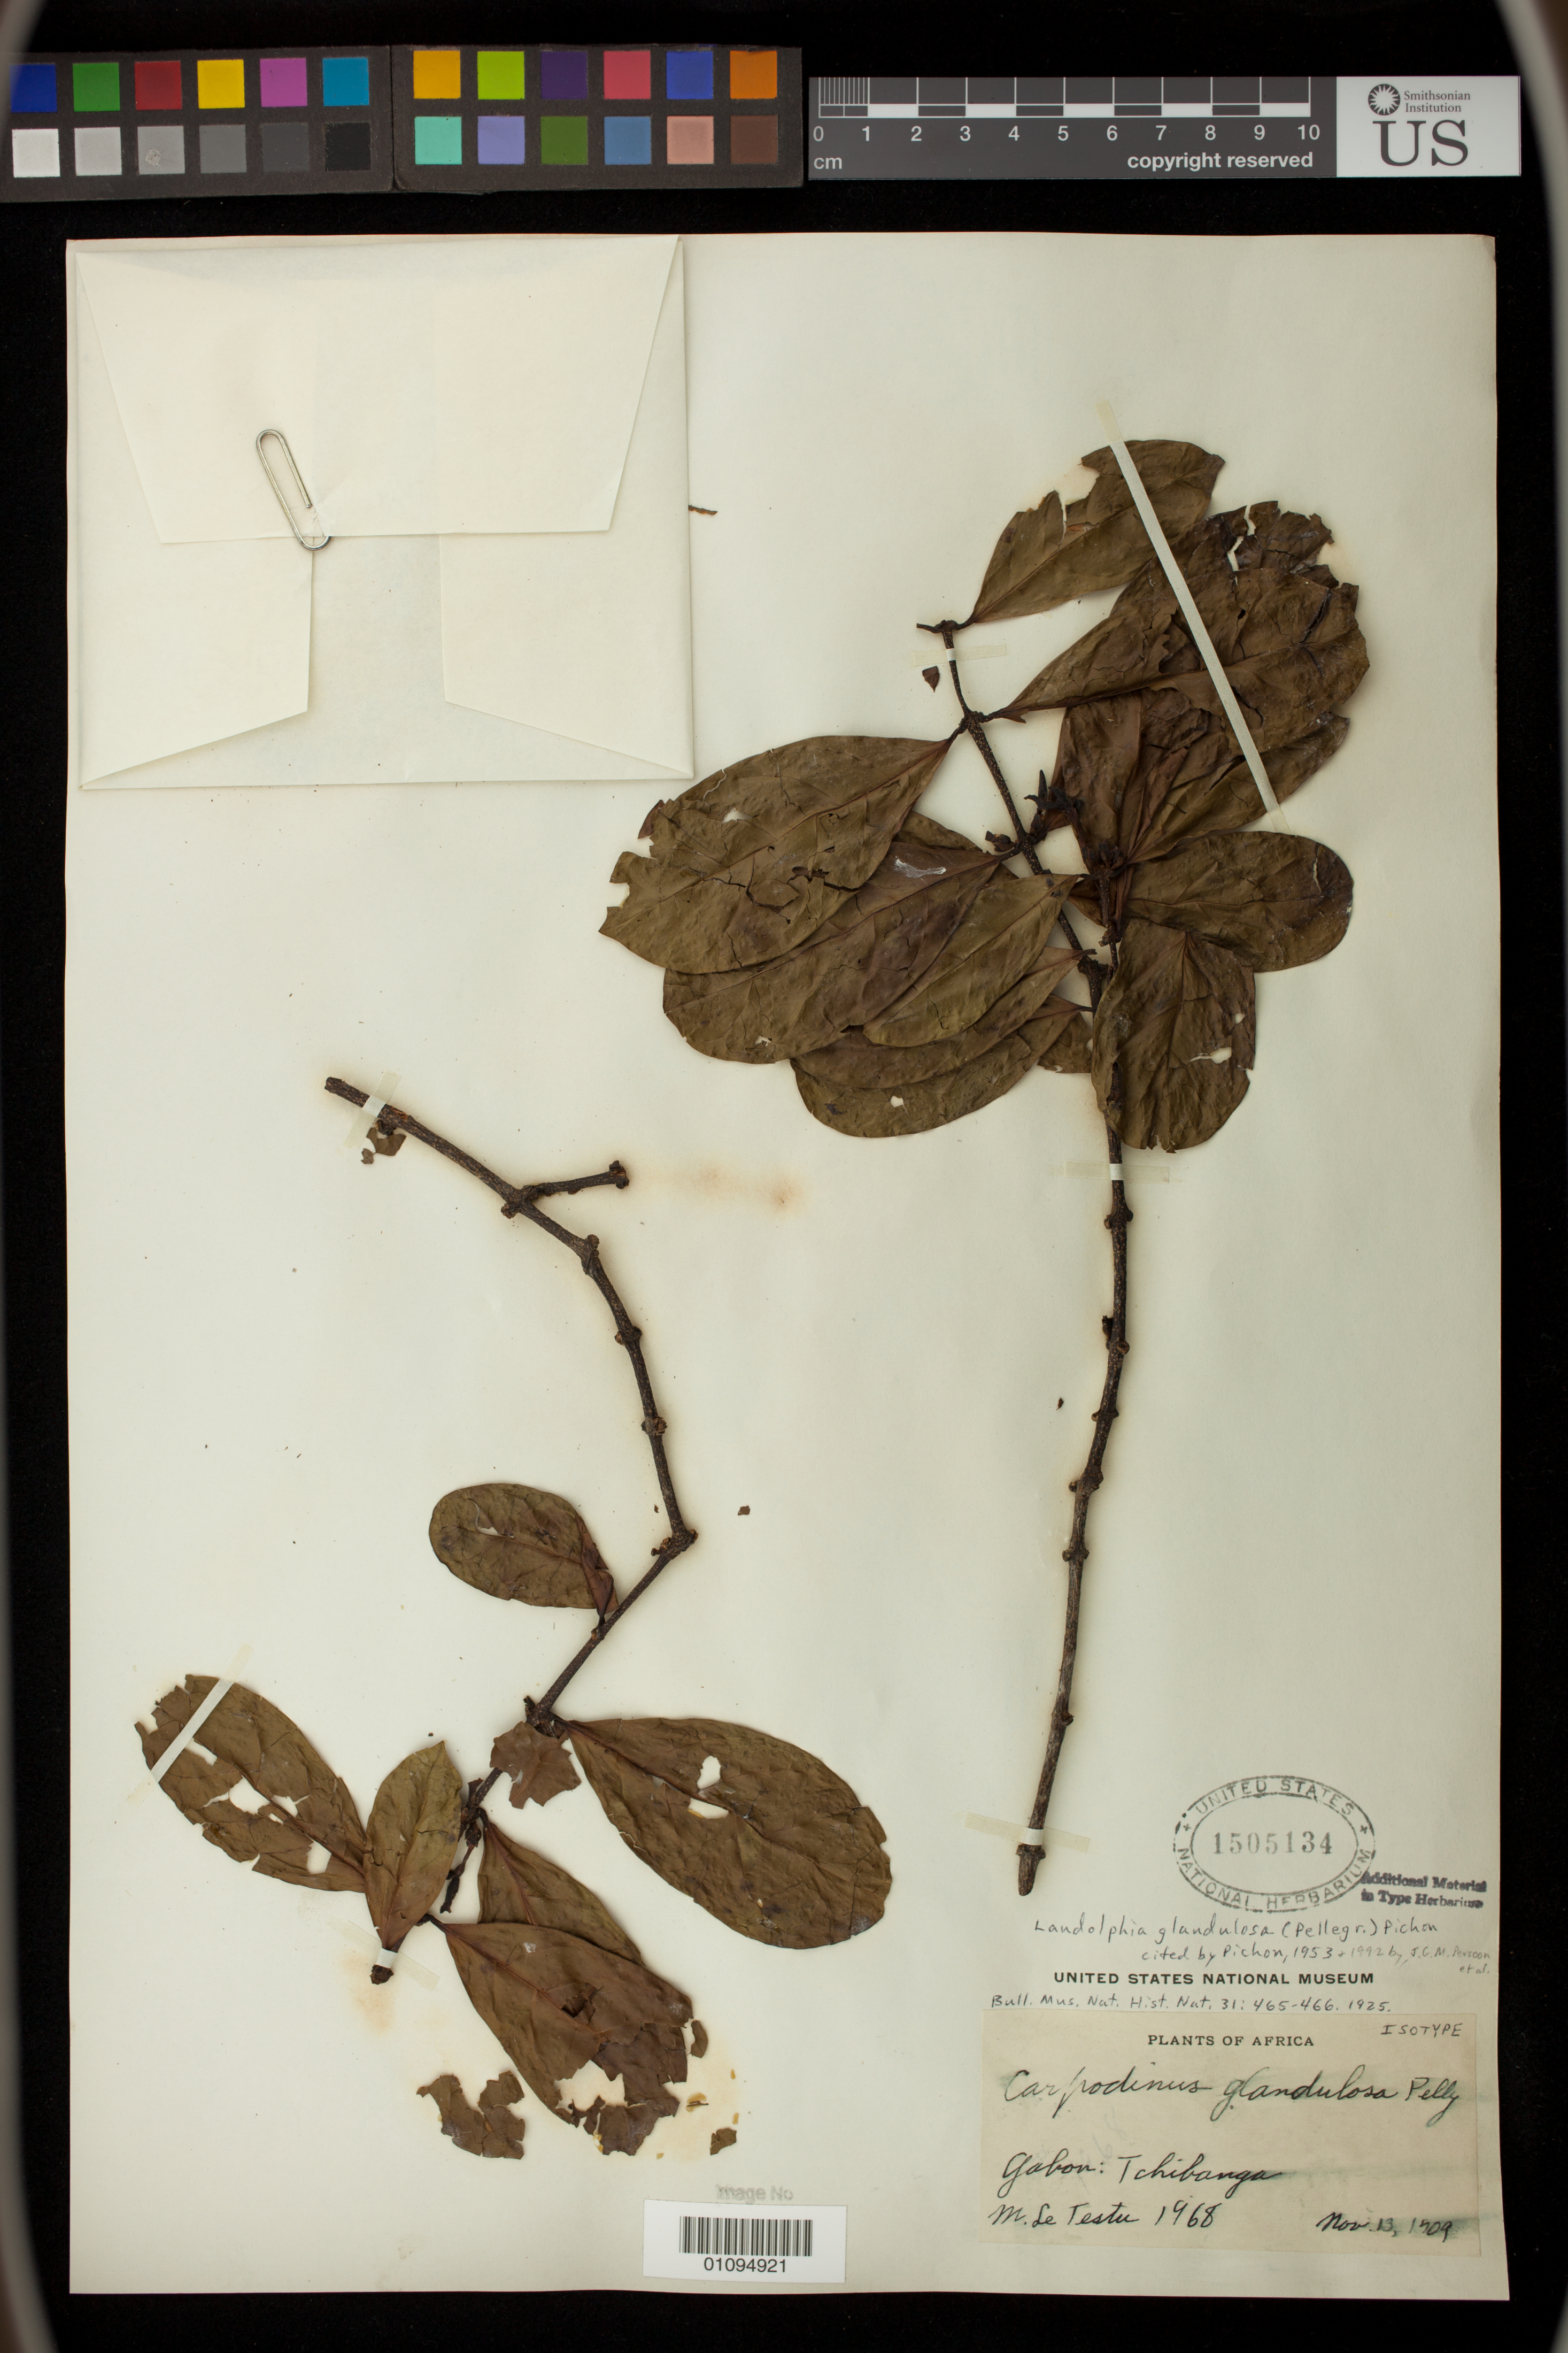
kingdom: Plantae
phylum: Tracheophyta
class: Magnoliopsida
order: Gentianales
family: Apocynaceae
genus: Carpodinus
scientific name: Carpodinus glandulosa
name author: Pellegr.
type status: Isotype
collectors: G. Le Testu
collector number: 1968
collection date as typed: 13 Nov 1909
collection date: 1909-11-13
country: Gabon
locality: Tchibanga.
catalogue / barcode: US 1505134